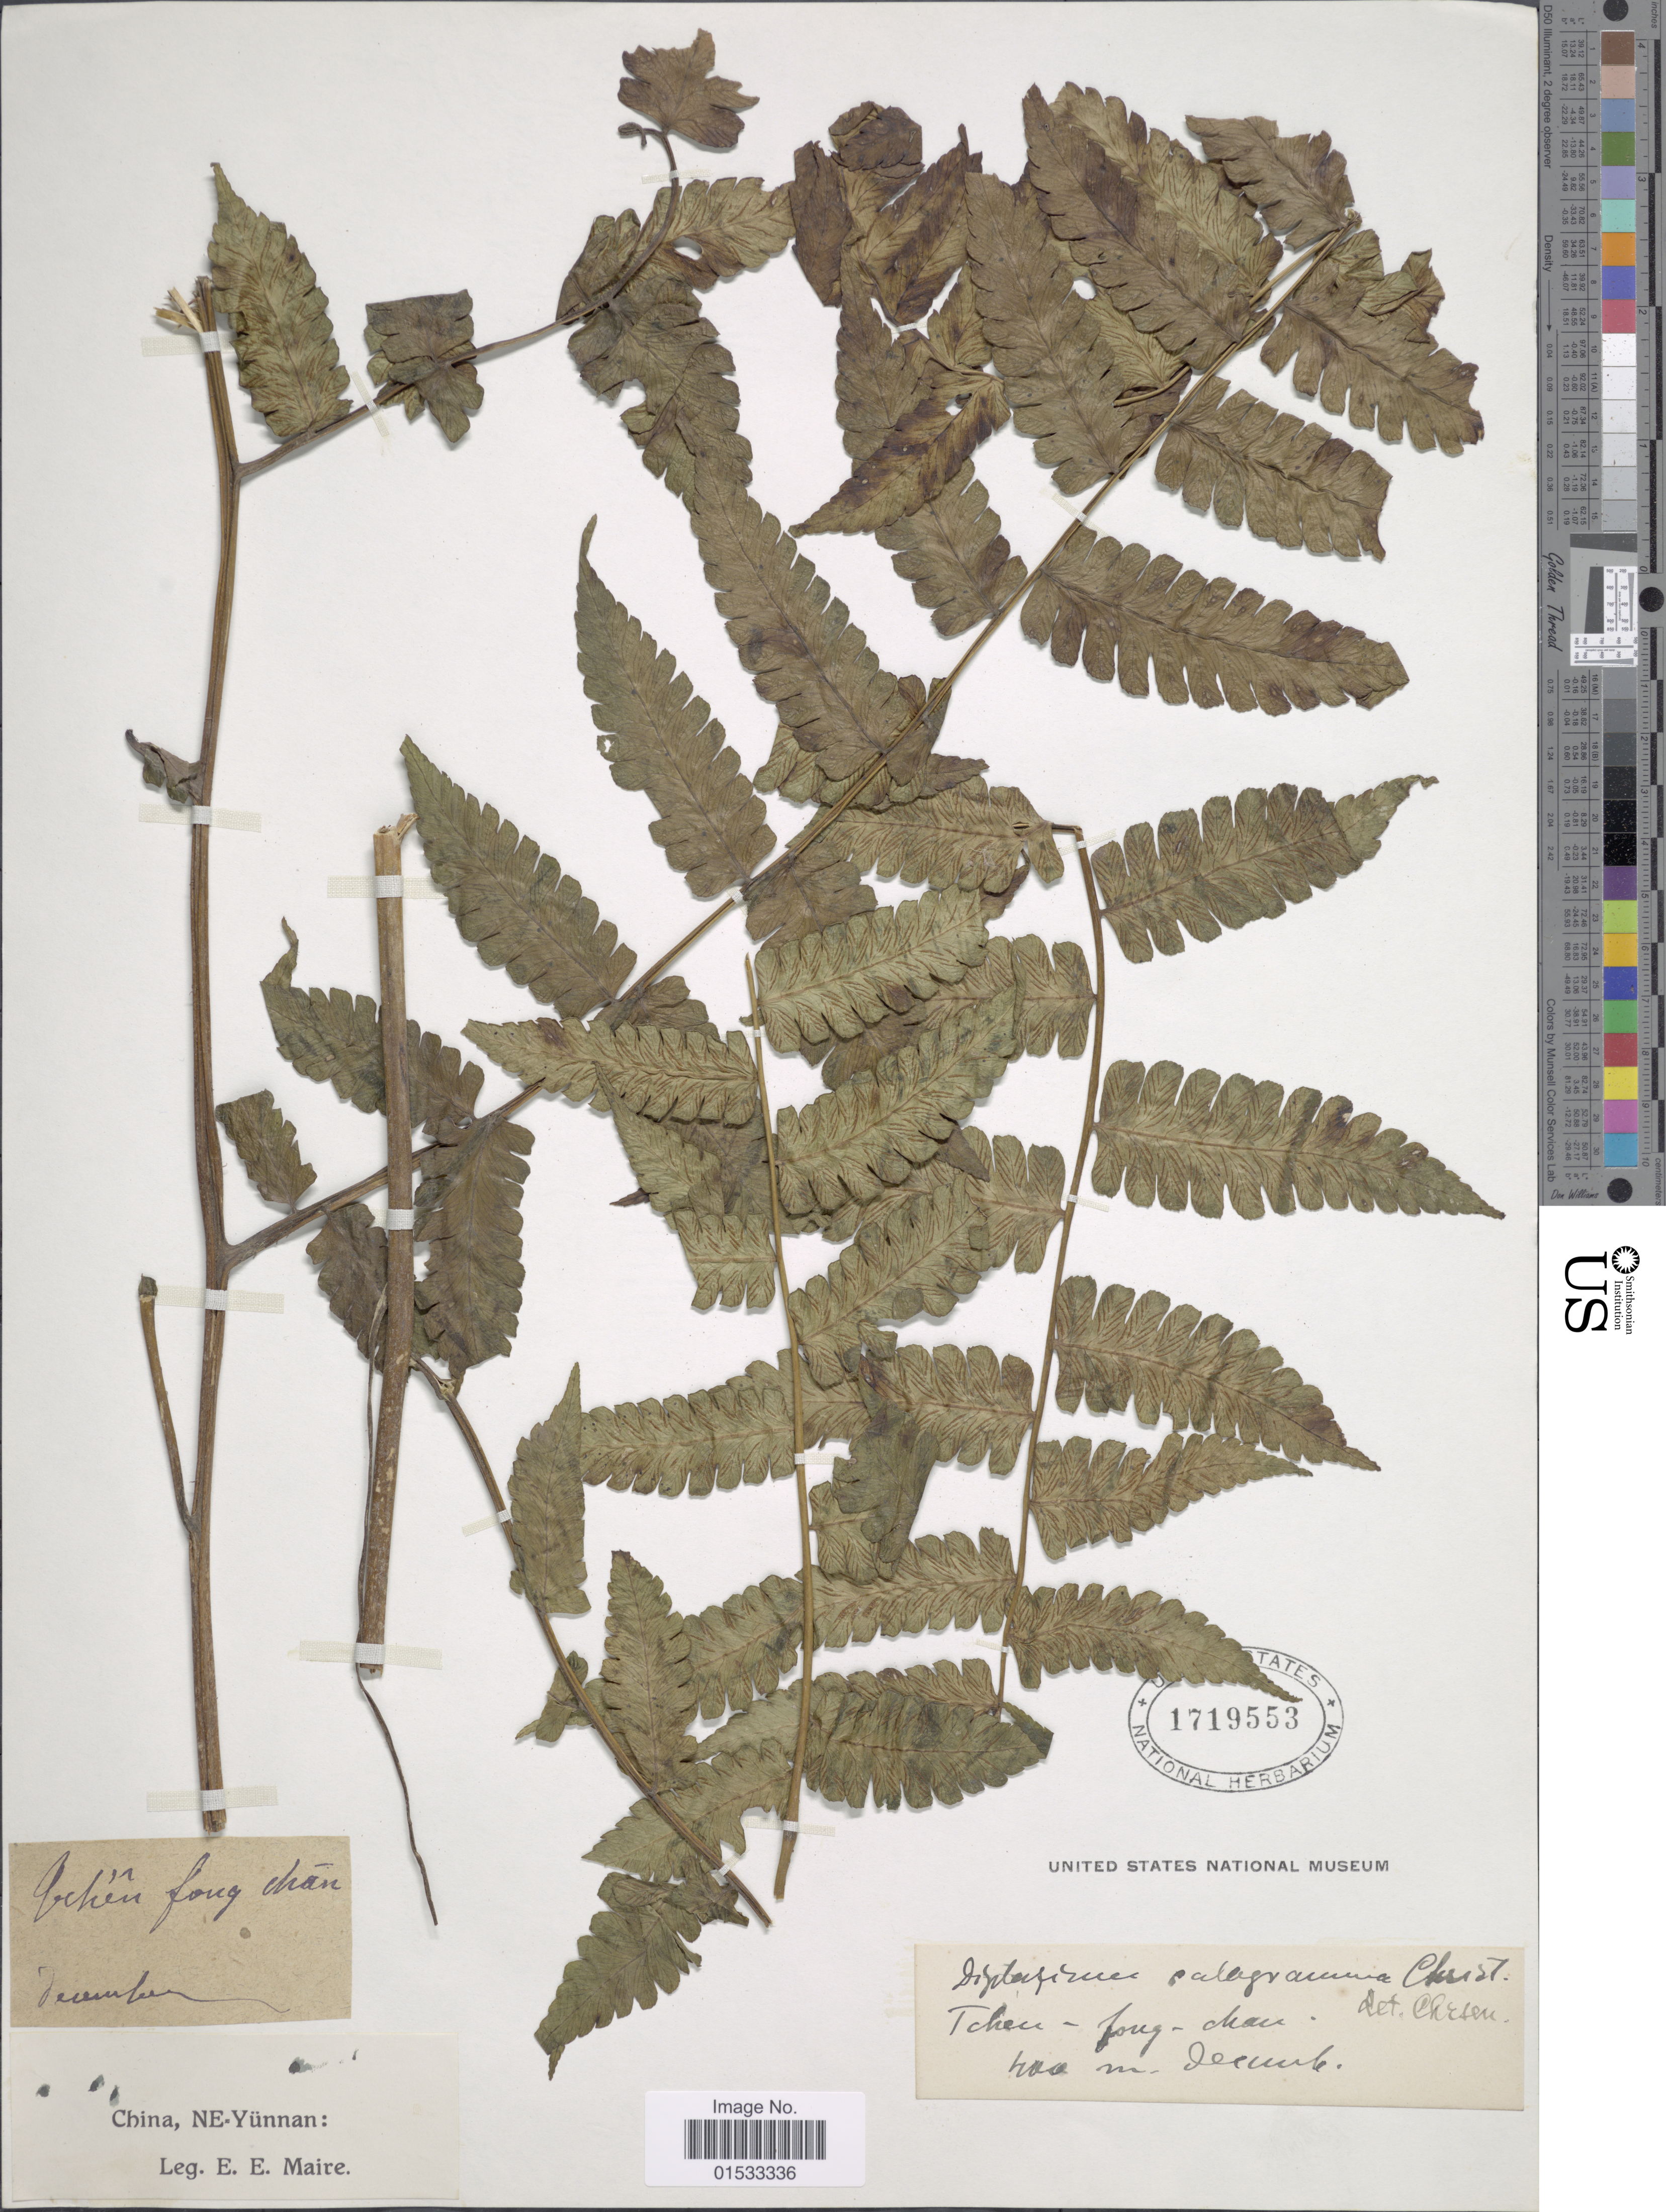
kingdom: Plantae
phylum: Tracheophyta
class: Polypodiopsida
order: Polypodiales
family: Athyriaceae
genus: Diplazium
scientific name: Diplazium calogrammum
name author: Christ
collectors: E. E. Maire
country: China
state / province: Yunnan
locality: NE- Yünnan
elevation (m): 400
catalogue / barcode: US 1719553